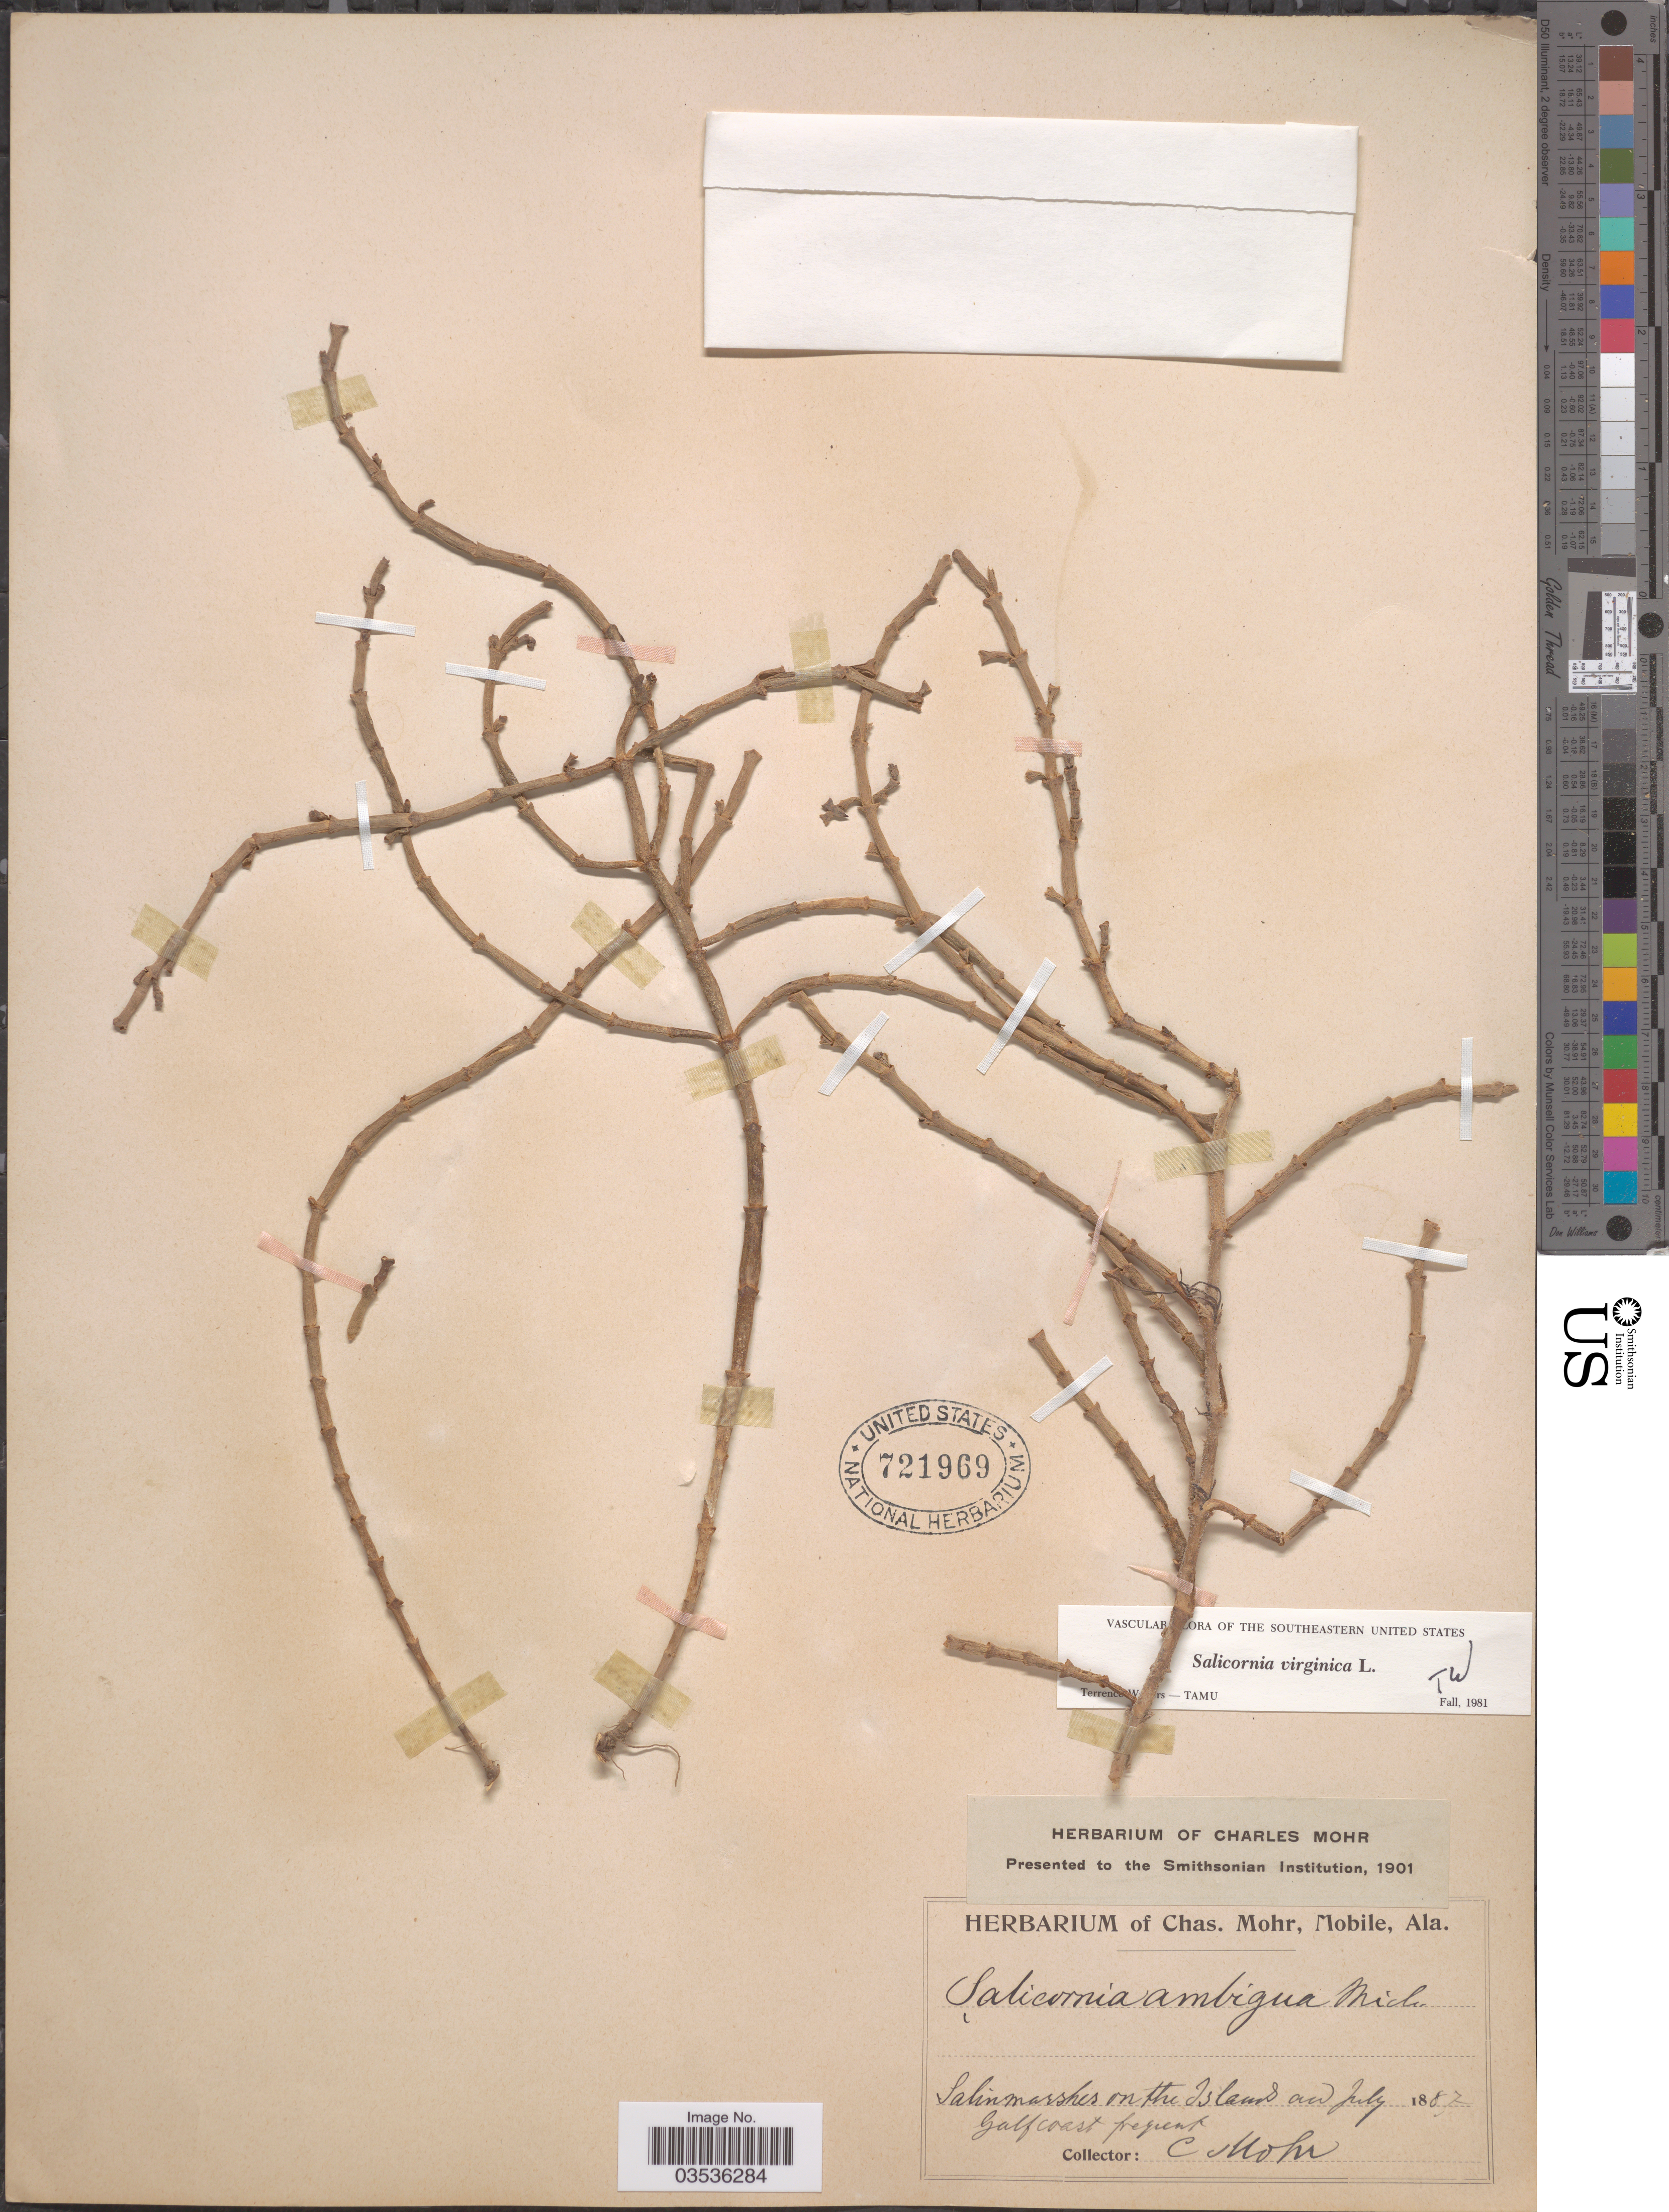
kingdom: Plantae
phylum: Tracheophyta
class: Magnoliopsida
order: Caryophyllales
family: Amaranthaceae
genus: Salicornia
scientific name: Salicornia ambigua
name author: Michx.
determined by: Strong, Mark T., (BOT), Smithsonian Institution - National Museum of Natural History (UNITED STATES)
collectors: Mohr, C. T. (herbarium)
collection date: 1887-07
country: United States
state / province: Alabama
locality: Salin marshes on the Island and Gulf Coast.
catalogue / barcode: US 721969